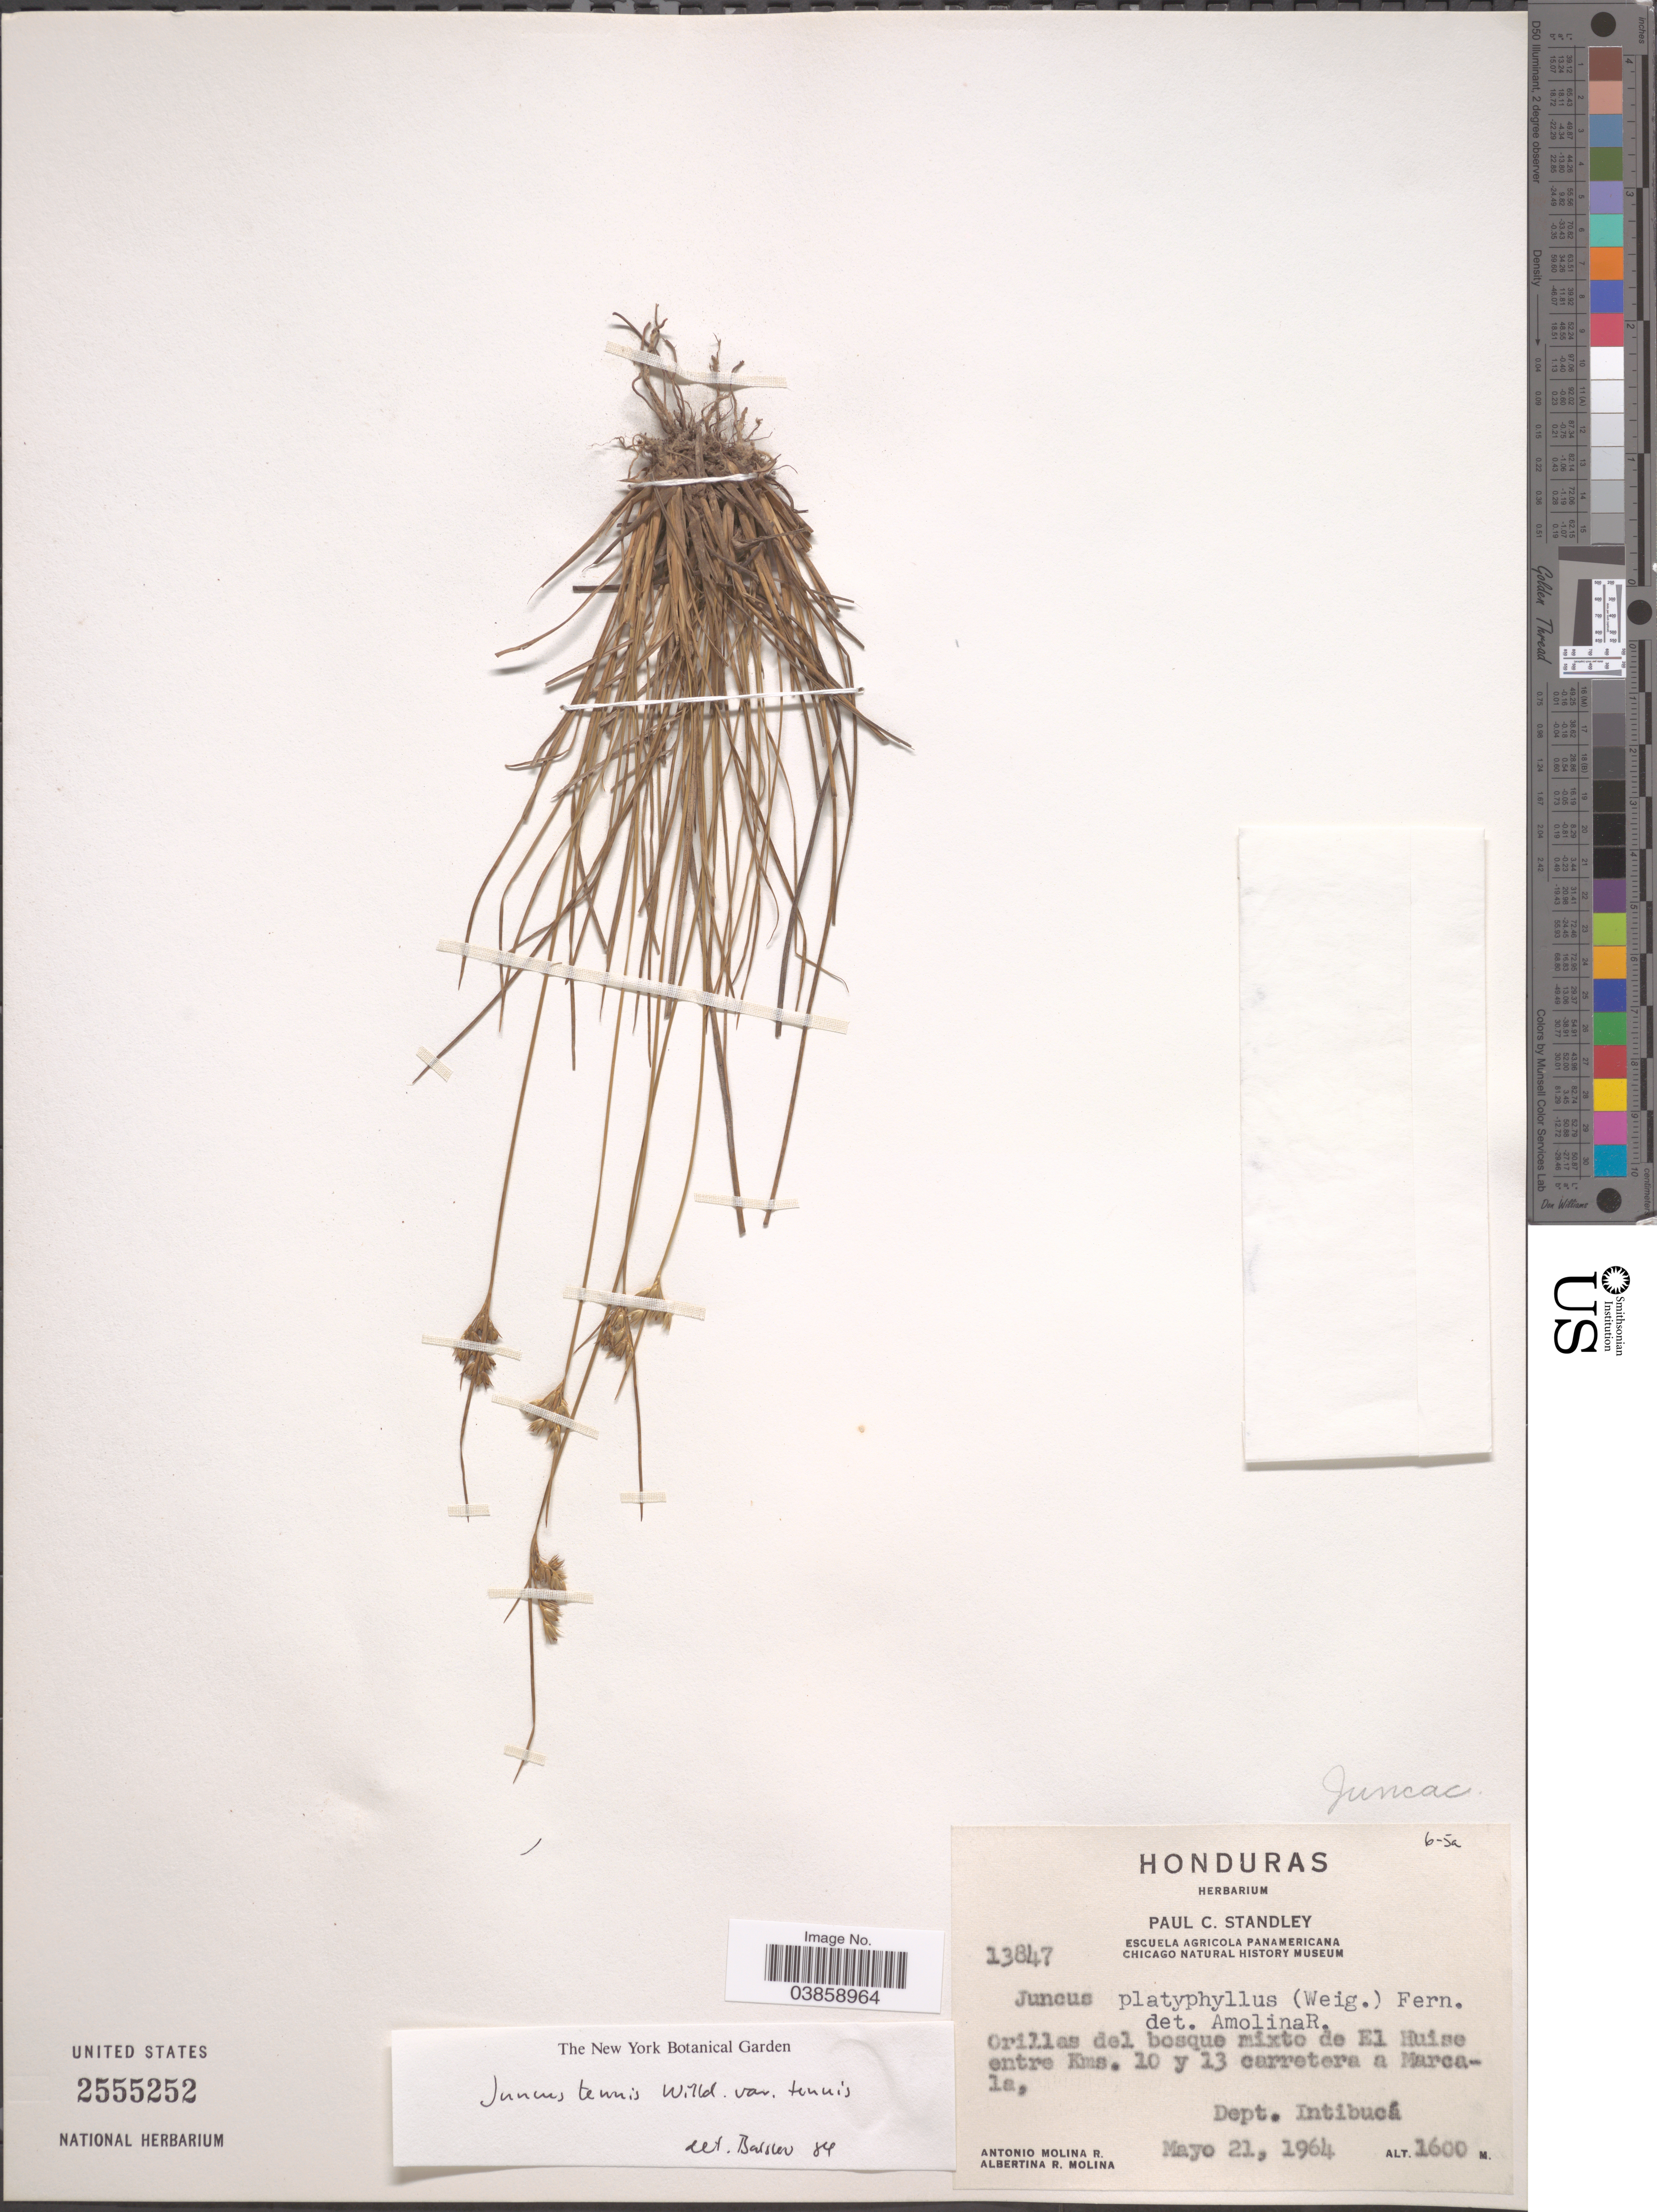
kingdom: Plantae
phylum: Tracheophyta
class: Liliopsida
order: Poales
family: Juncaceae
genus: Juncus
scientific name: Juncus tenuis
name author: Willd.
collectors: A. Molina R. & A. R. Molina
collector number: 13847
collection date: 1964-05-21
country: Honduras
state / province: Intibuca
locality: Orillas del bosque mixto de El Huise entre Kms. 10 y 13 carretera a Marcala, Dept. Intibucá.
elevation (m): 1600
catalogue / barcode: US 2555252